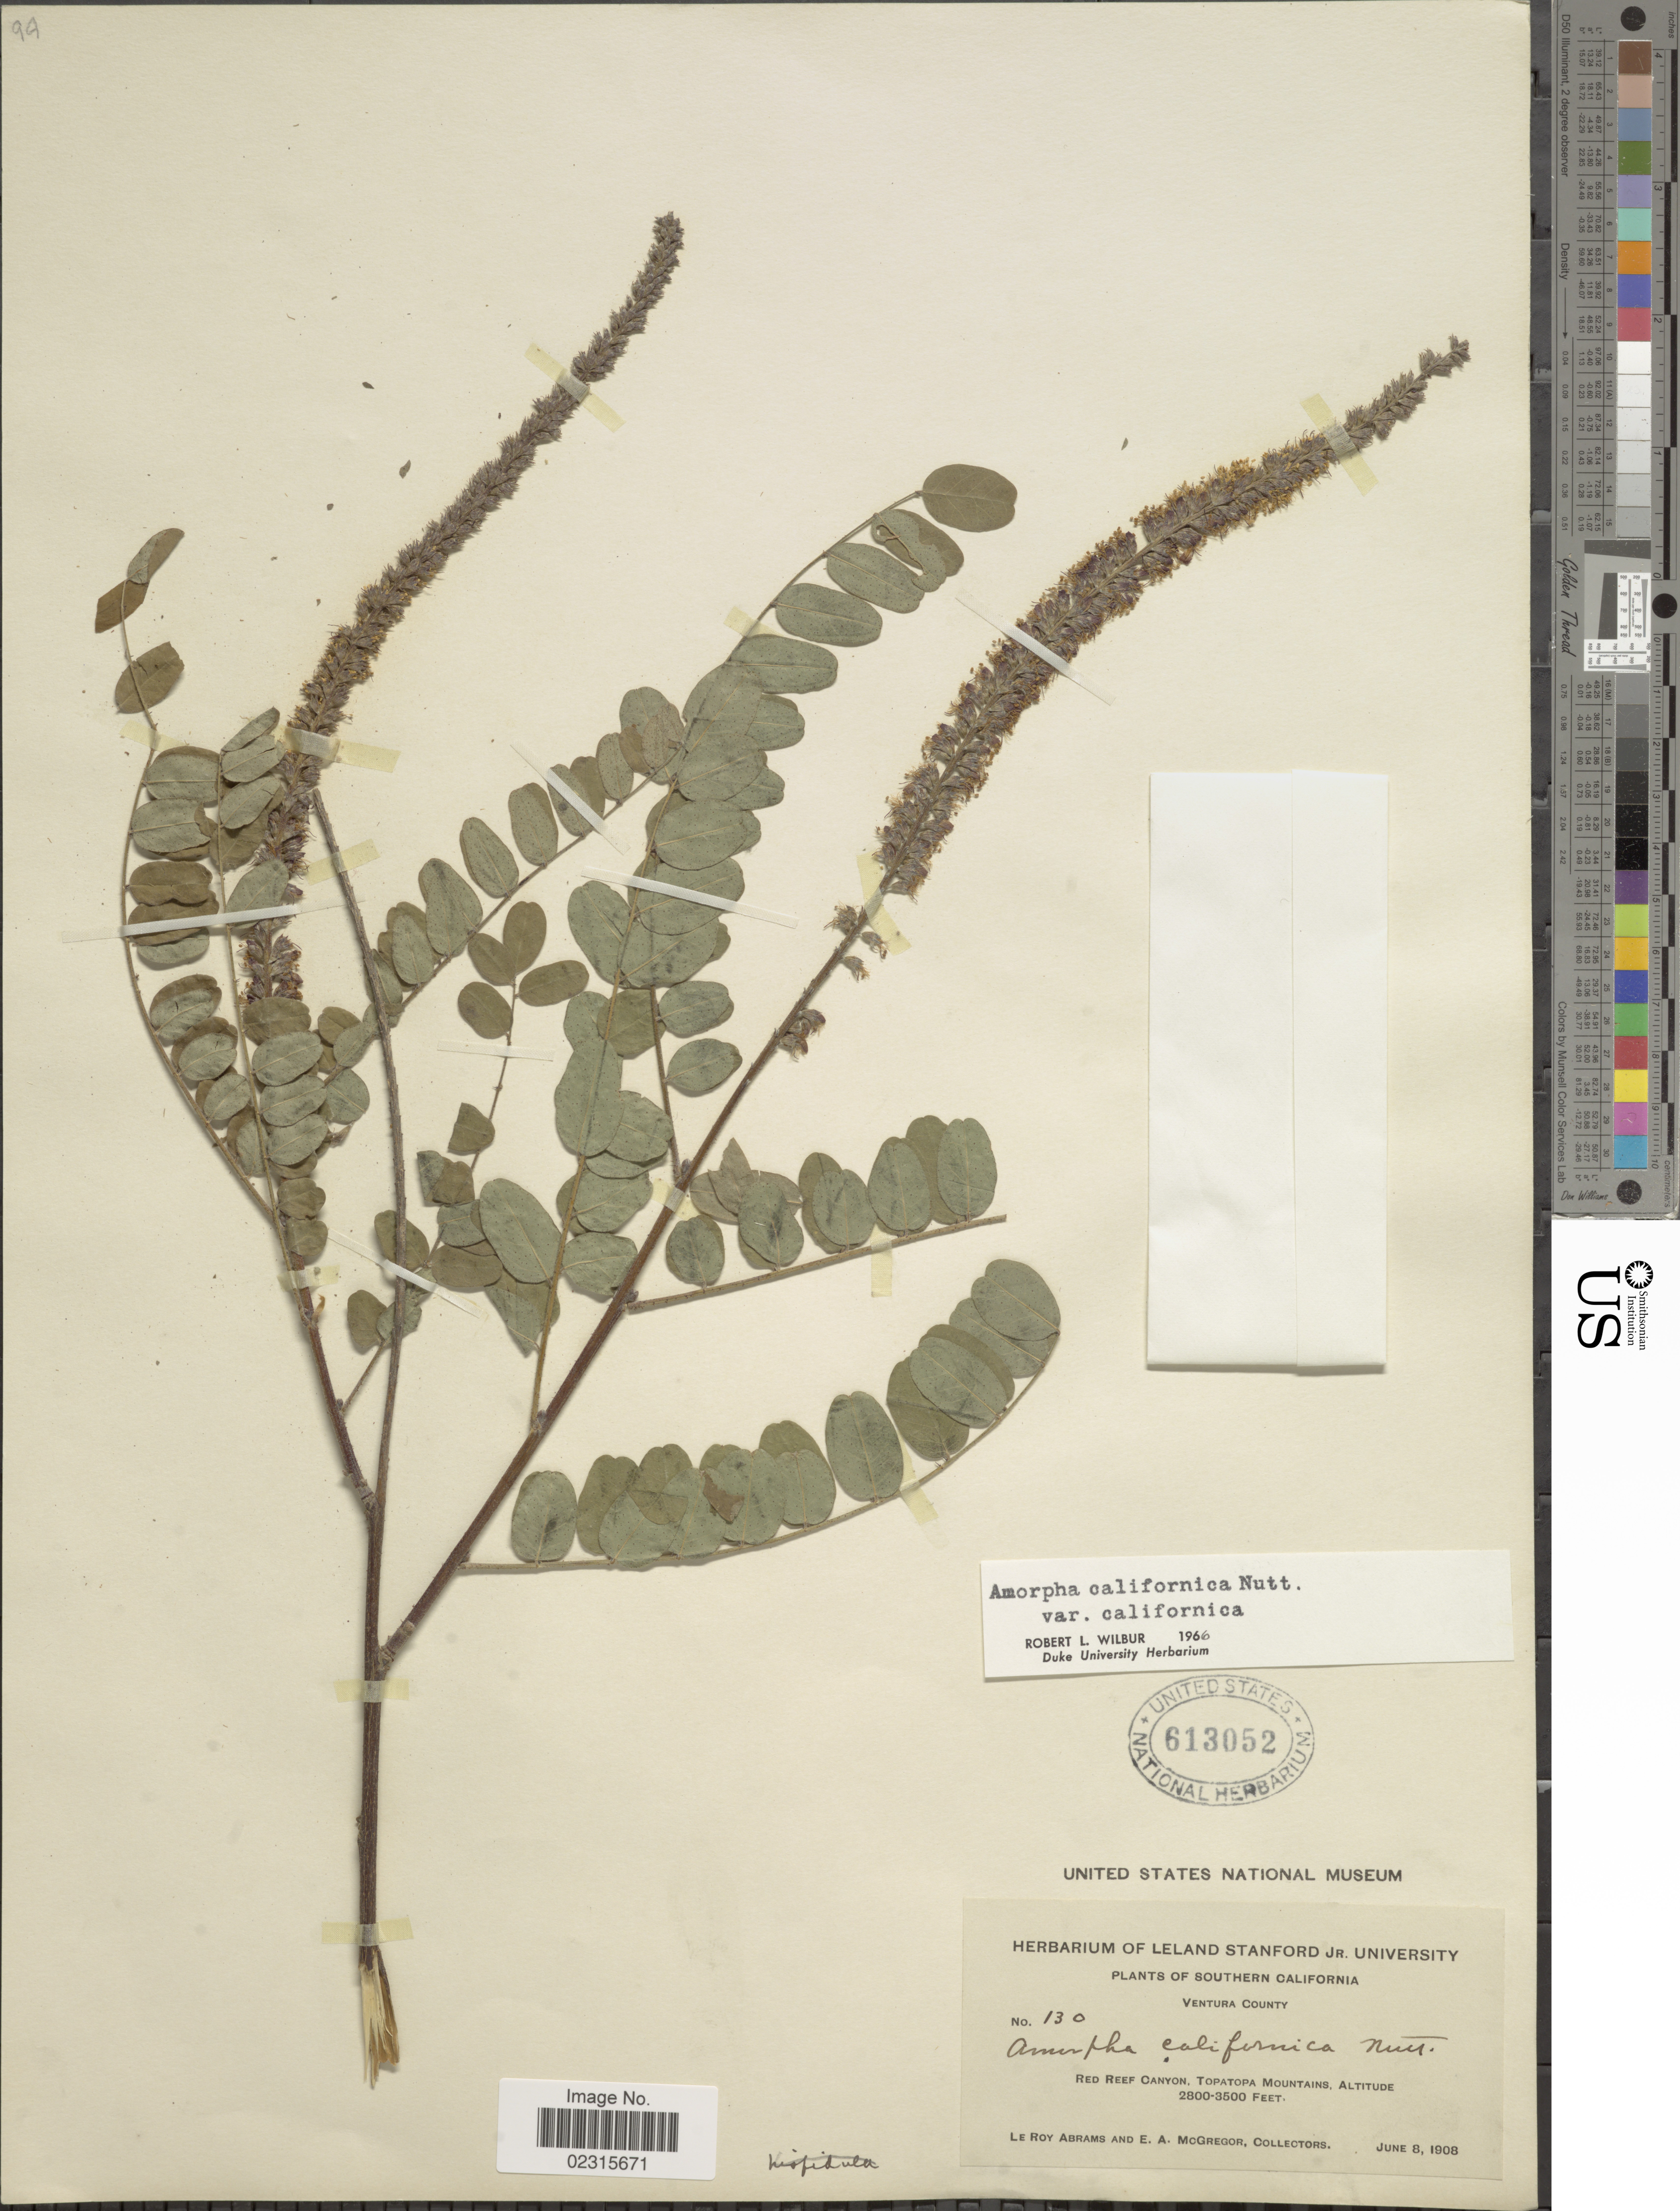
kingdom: Plantae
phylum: Tracheophyta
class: Magnoliopsida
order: Fabales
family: Fabaceae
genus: Amorpha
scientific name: Amorpha californica var. californica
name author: Nutt.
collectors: L. Abrams & E. A. McGregor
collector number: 130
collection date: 1908-06-08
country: United States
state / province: California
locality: Southern California, Red Cleef Canyon, Topatopa Mountains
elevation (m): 853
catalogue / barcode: US 613052